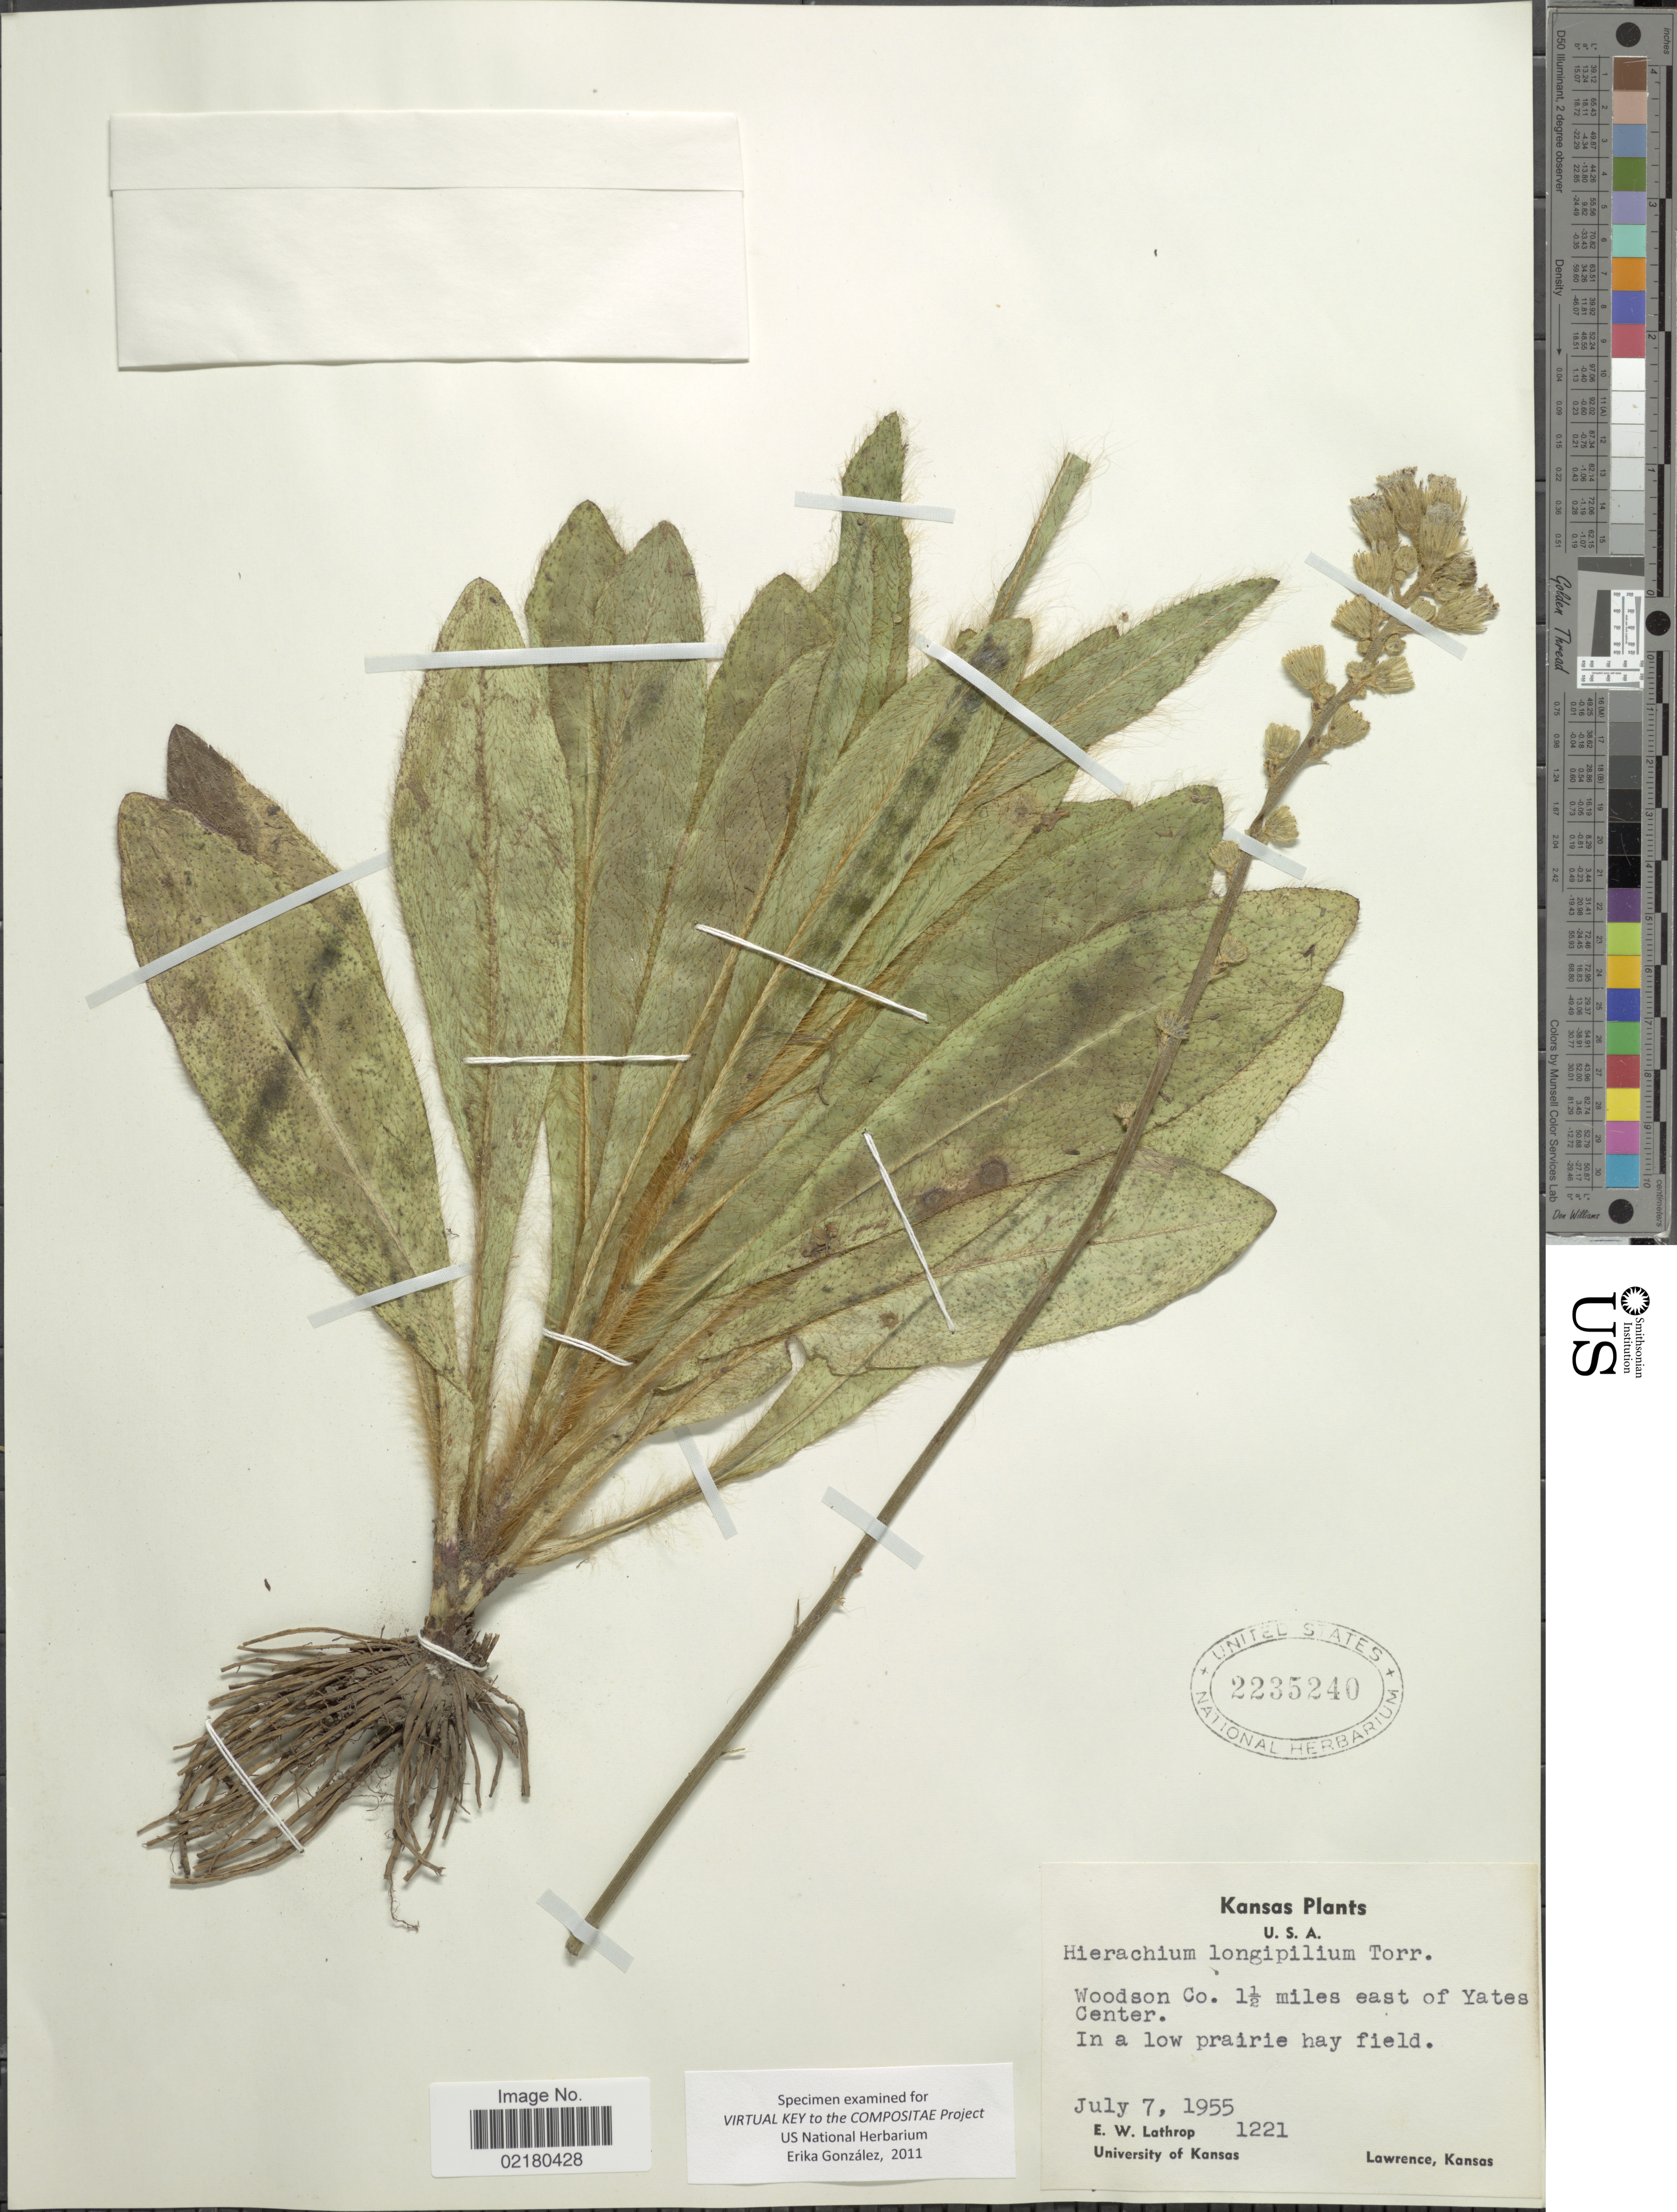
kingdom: Plantae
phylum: Tracheophyta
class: Magnoliopsida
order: Asterales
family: Asteraceae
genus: Hieracium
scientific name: Hieracium longipilum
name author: Torr. ex Hook.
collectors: E. W. Lathrop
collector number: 1221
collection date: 1955-07-07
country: United States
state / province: Kansas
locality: Woodson Co. 1.5 miles east of Yates in a low prairie hay field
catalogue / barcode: US 2235240